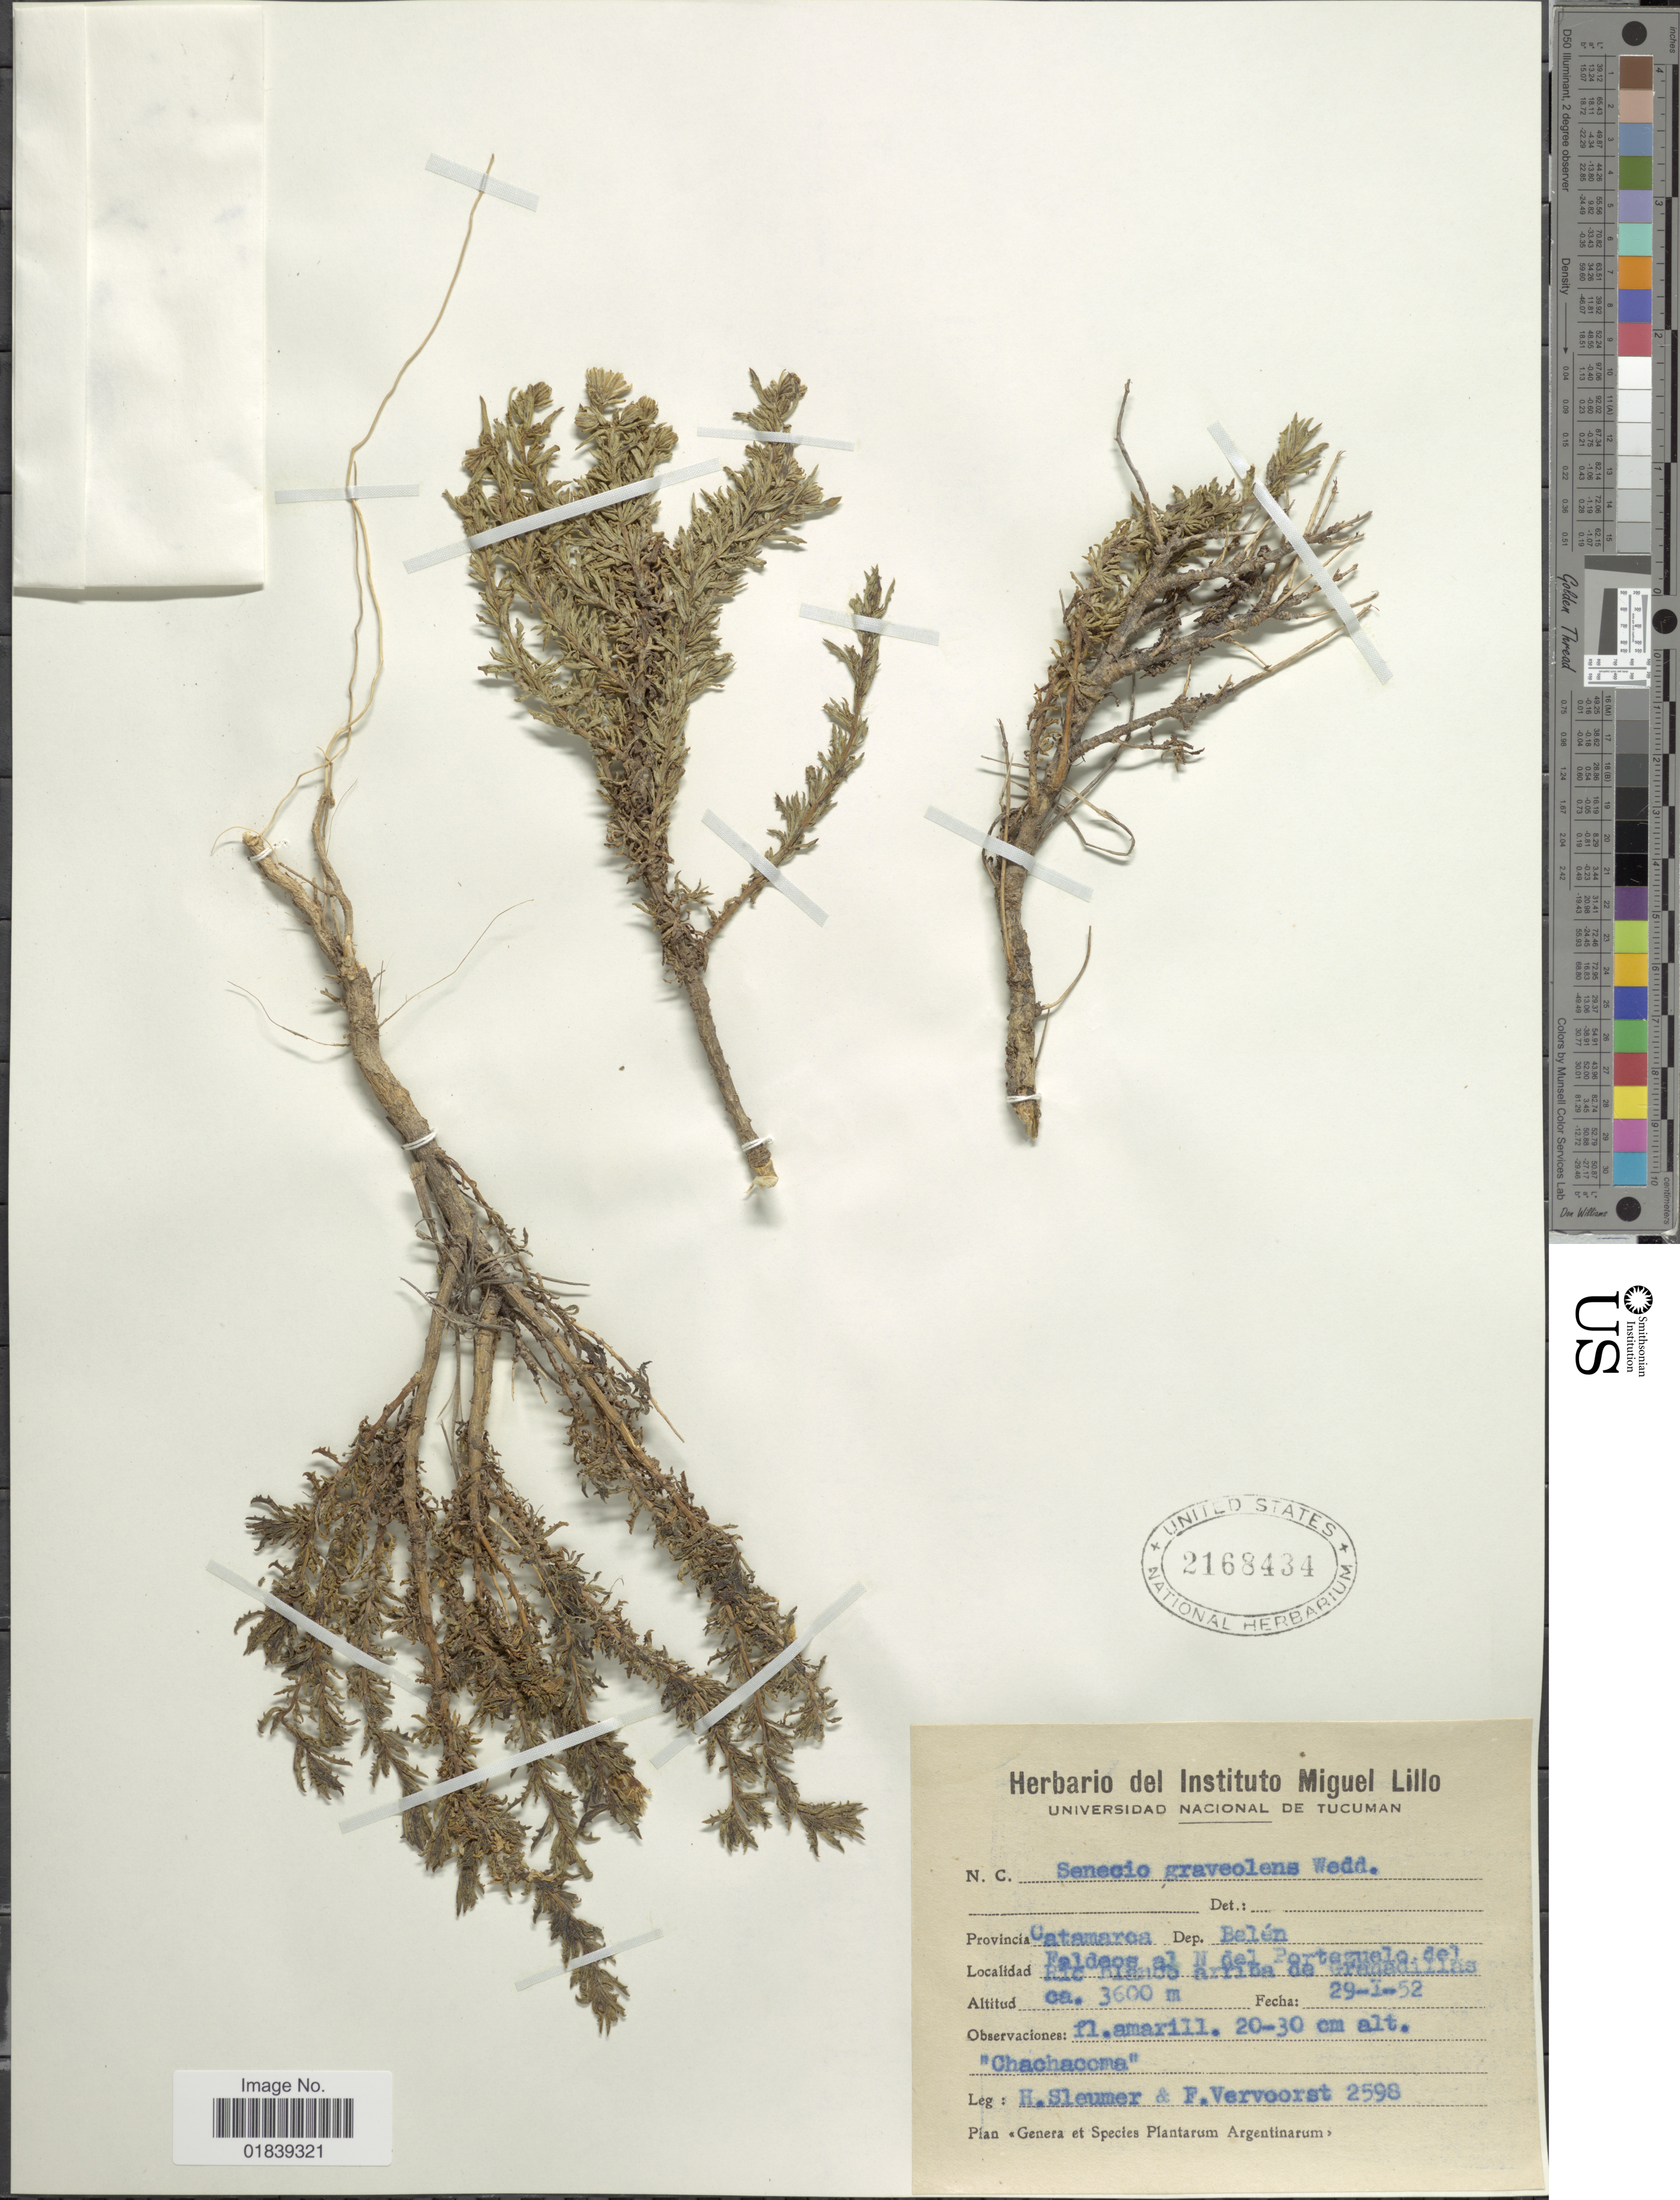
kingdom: Plantae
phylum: Tracheophyta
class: Magnoliopsida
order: Asterales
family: Asteraceae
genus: Senecio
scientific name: Senecio nutans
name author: Sch. Bip.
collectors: H. O. Sleumer & F. Vervoorst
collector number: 2598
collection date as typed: Transcribed d/m/y: 29/1/52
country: Argentina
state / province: Catamarca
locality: Dep. Belen, faldeos al N del Portazuelo del Rio Blanco arriba de Granadillas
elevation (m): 3600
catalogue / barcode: US 2168434